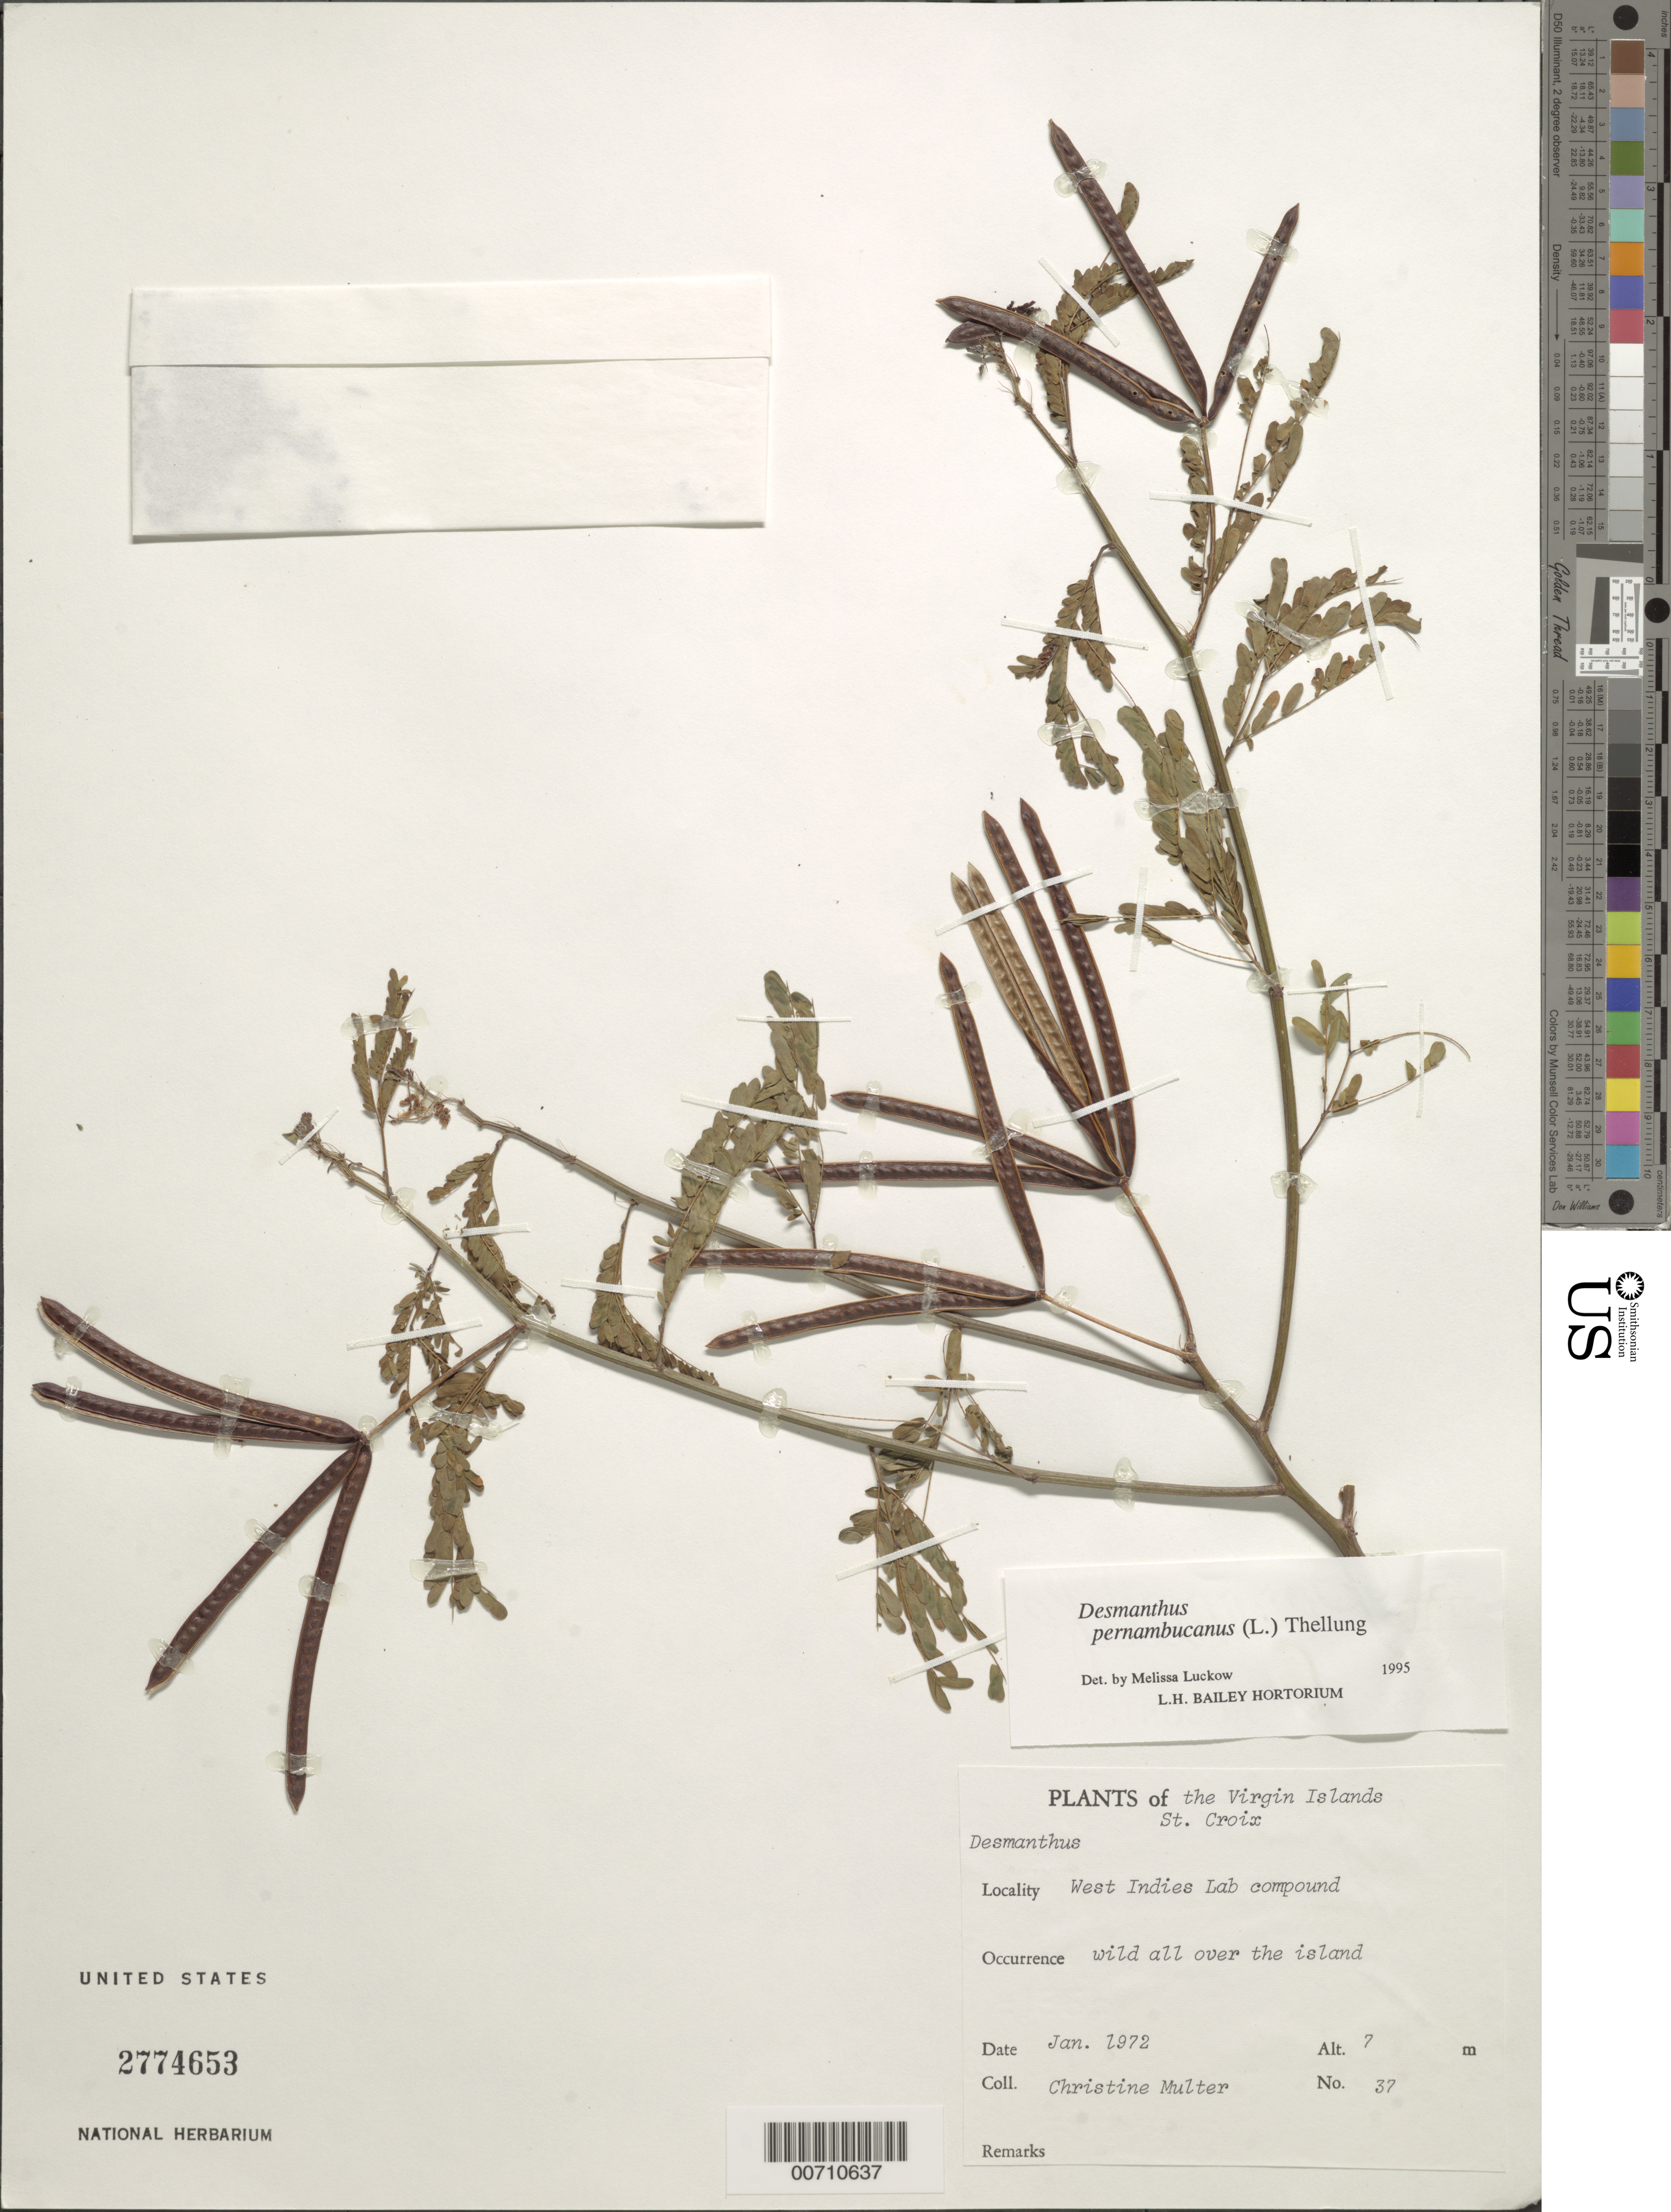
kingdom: Plantae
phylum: Tracheophyta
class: Magnoliopsida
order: Fabales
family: Fabaceae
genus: Desmanthus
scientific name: Desmanthus pernambucanus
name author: (L.) Thell.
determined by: Luckow, M. A.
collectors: C. Multer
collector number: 37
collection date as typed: Jan 1972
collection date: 1972-01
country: U.S. Virgin Islands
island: St. Croix Island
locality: West Indies Lab. Compound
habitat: All over Island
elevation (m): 7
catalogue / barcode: US 2774653